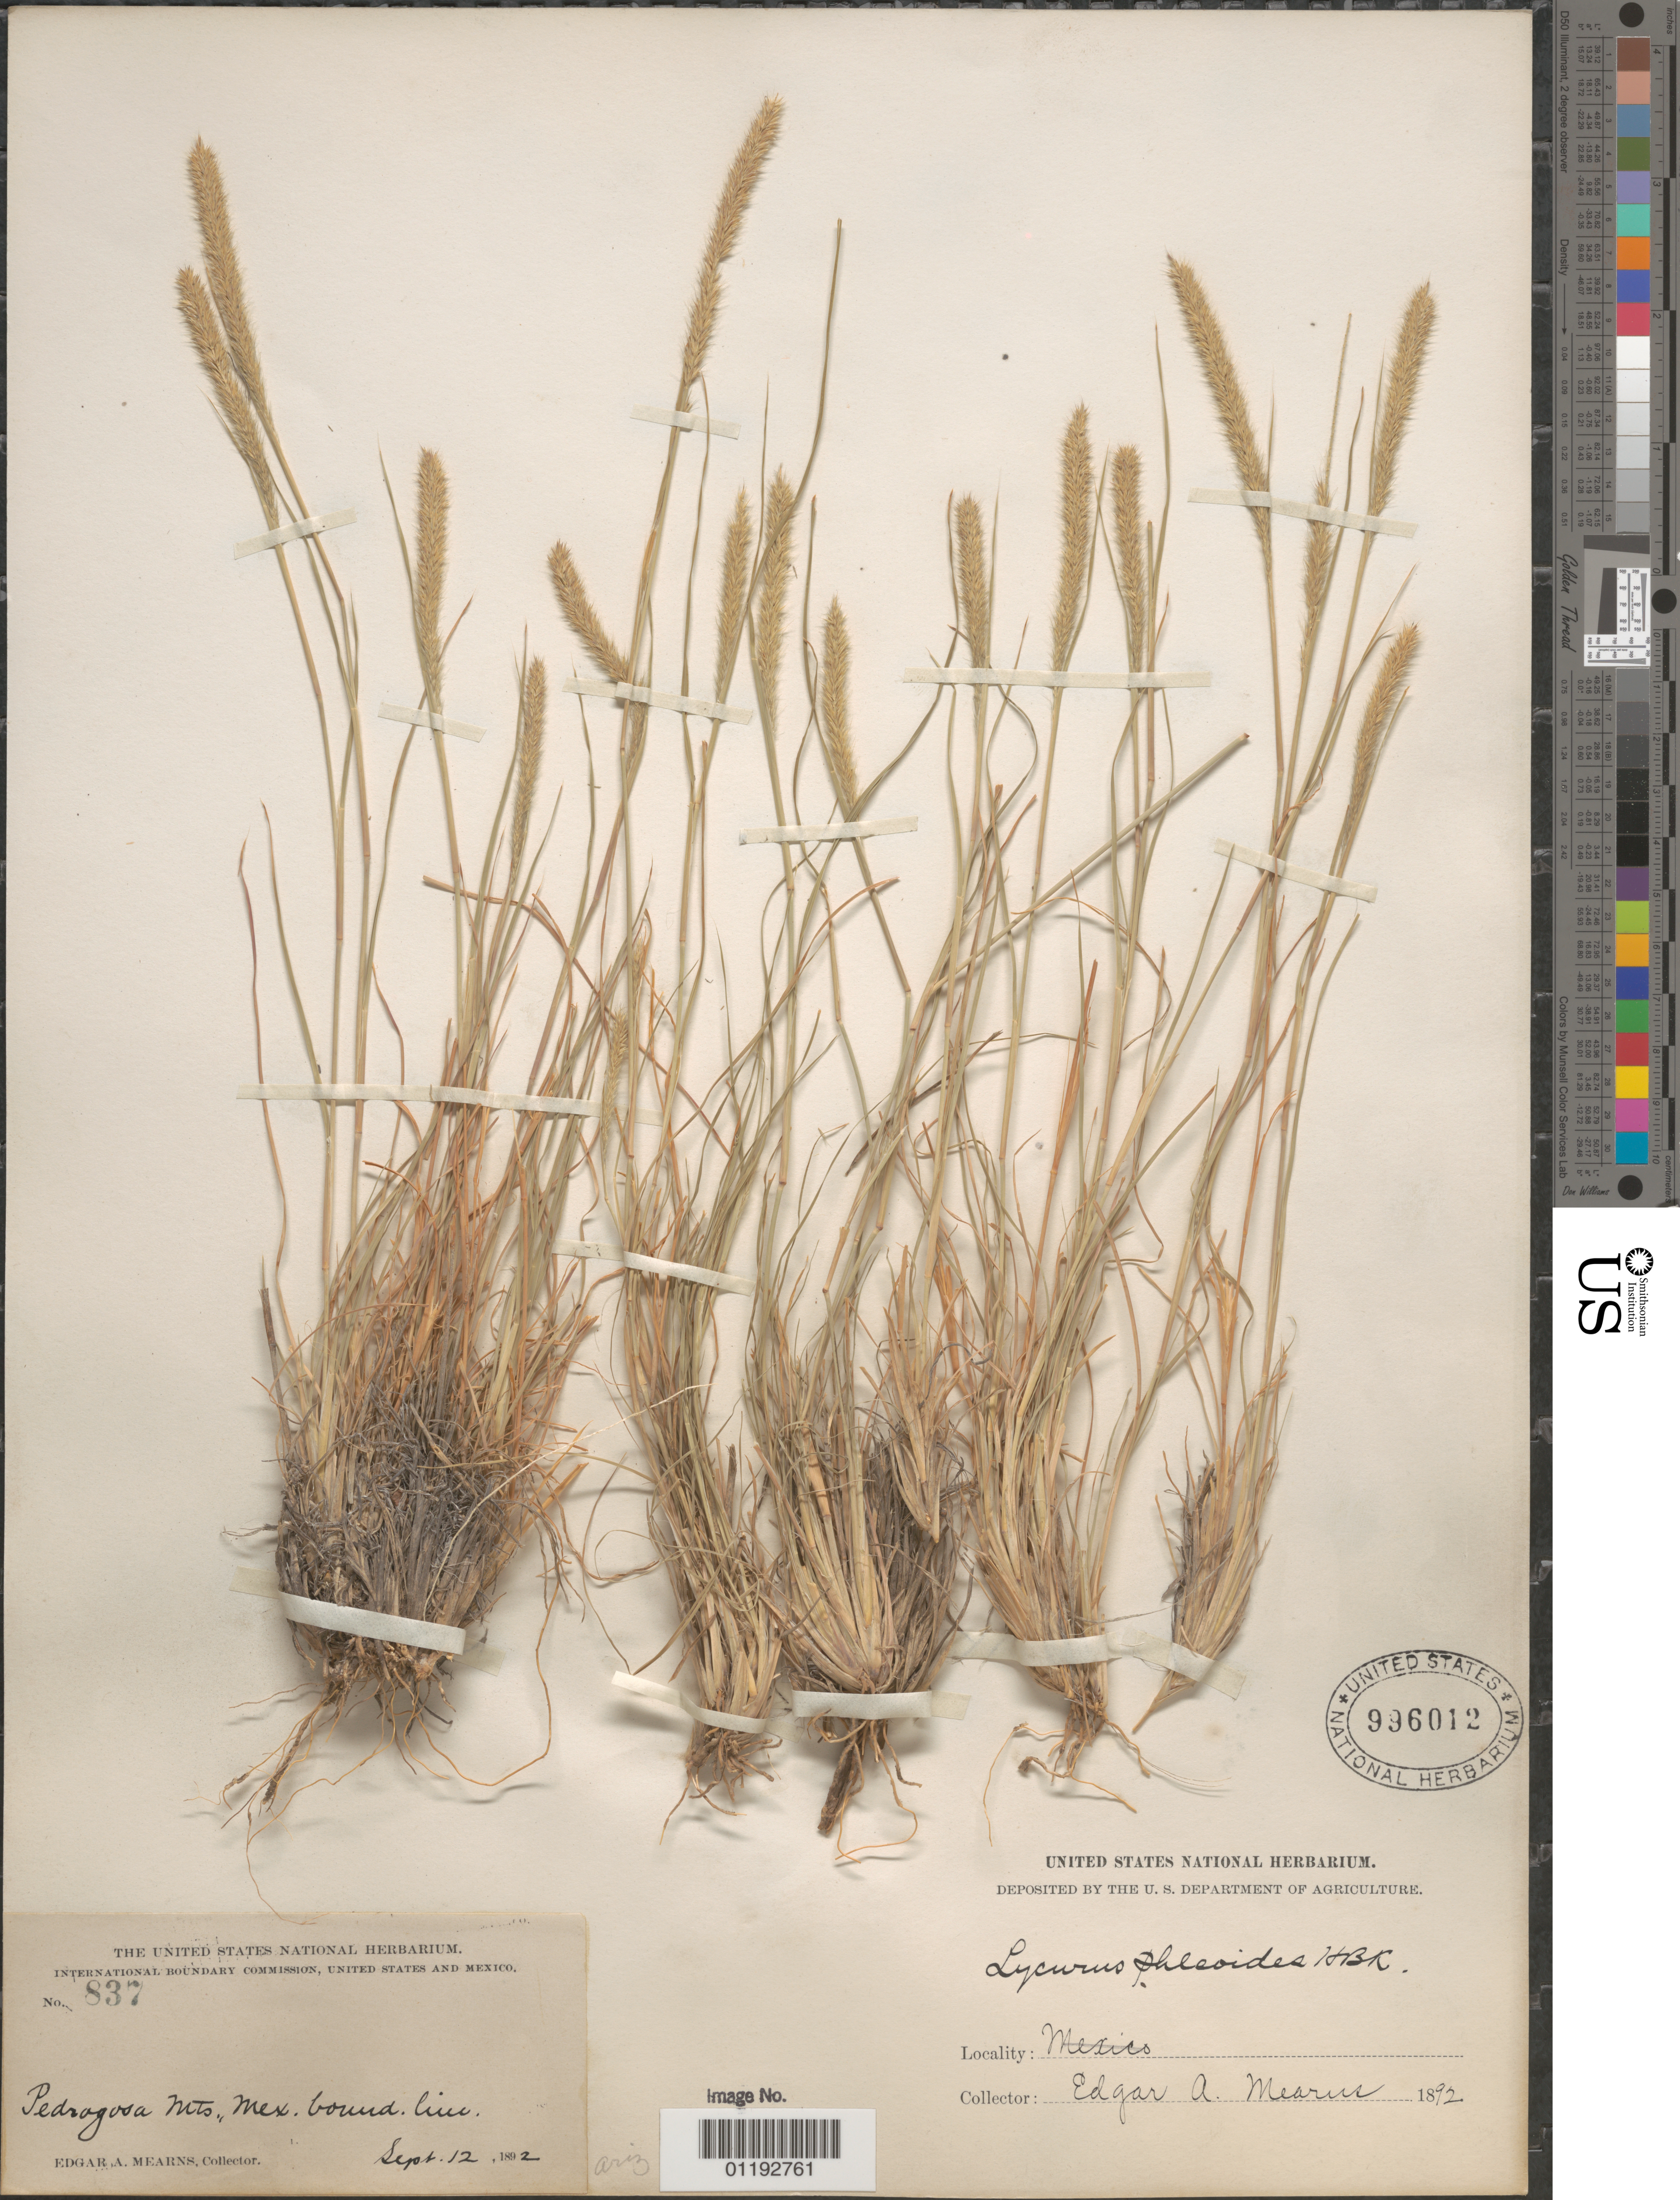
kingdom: Plantae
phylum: Tracheophyta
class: Liliopsida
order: Poales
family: Poaceae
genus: Lycurus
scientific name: Lycurus phleoides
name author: Kunth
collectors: E. A. Mearns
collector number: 837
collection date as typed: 12 Sep 1892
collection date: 1892-09-12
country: United States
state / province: Arizona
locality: Pedrogosa Mts., Mexican Boundary Line.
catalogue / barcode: US 996012